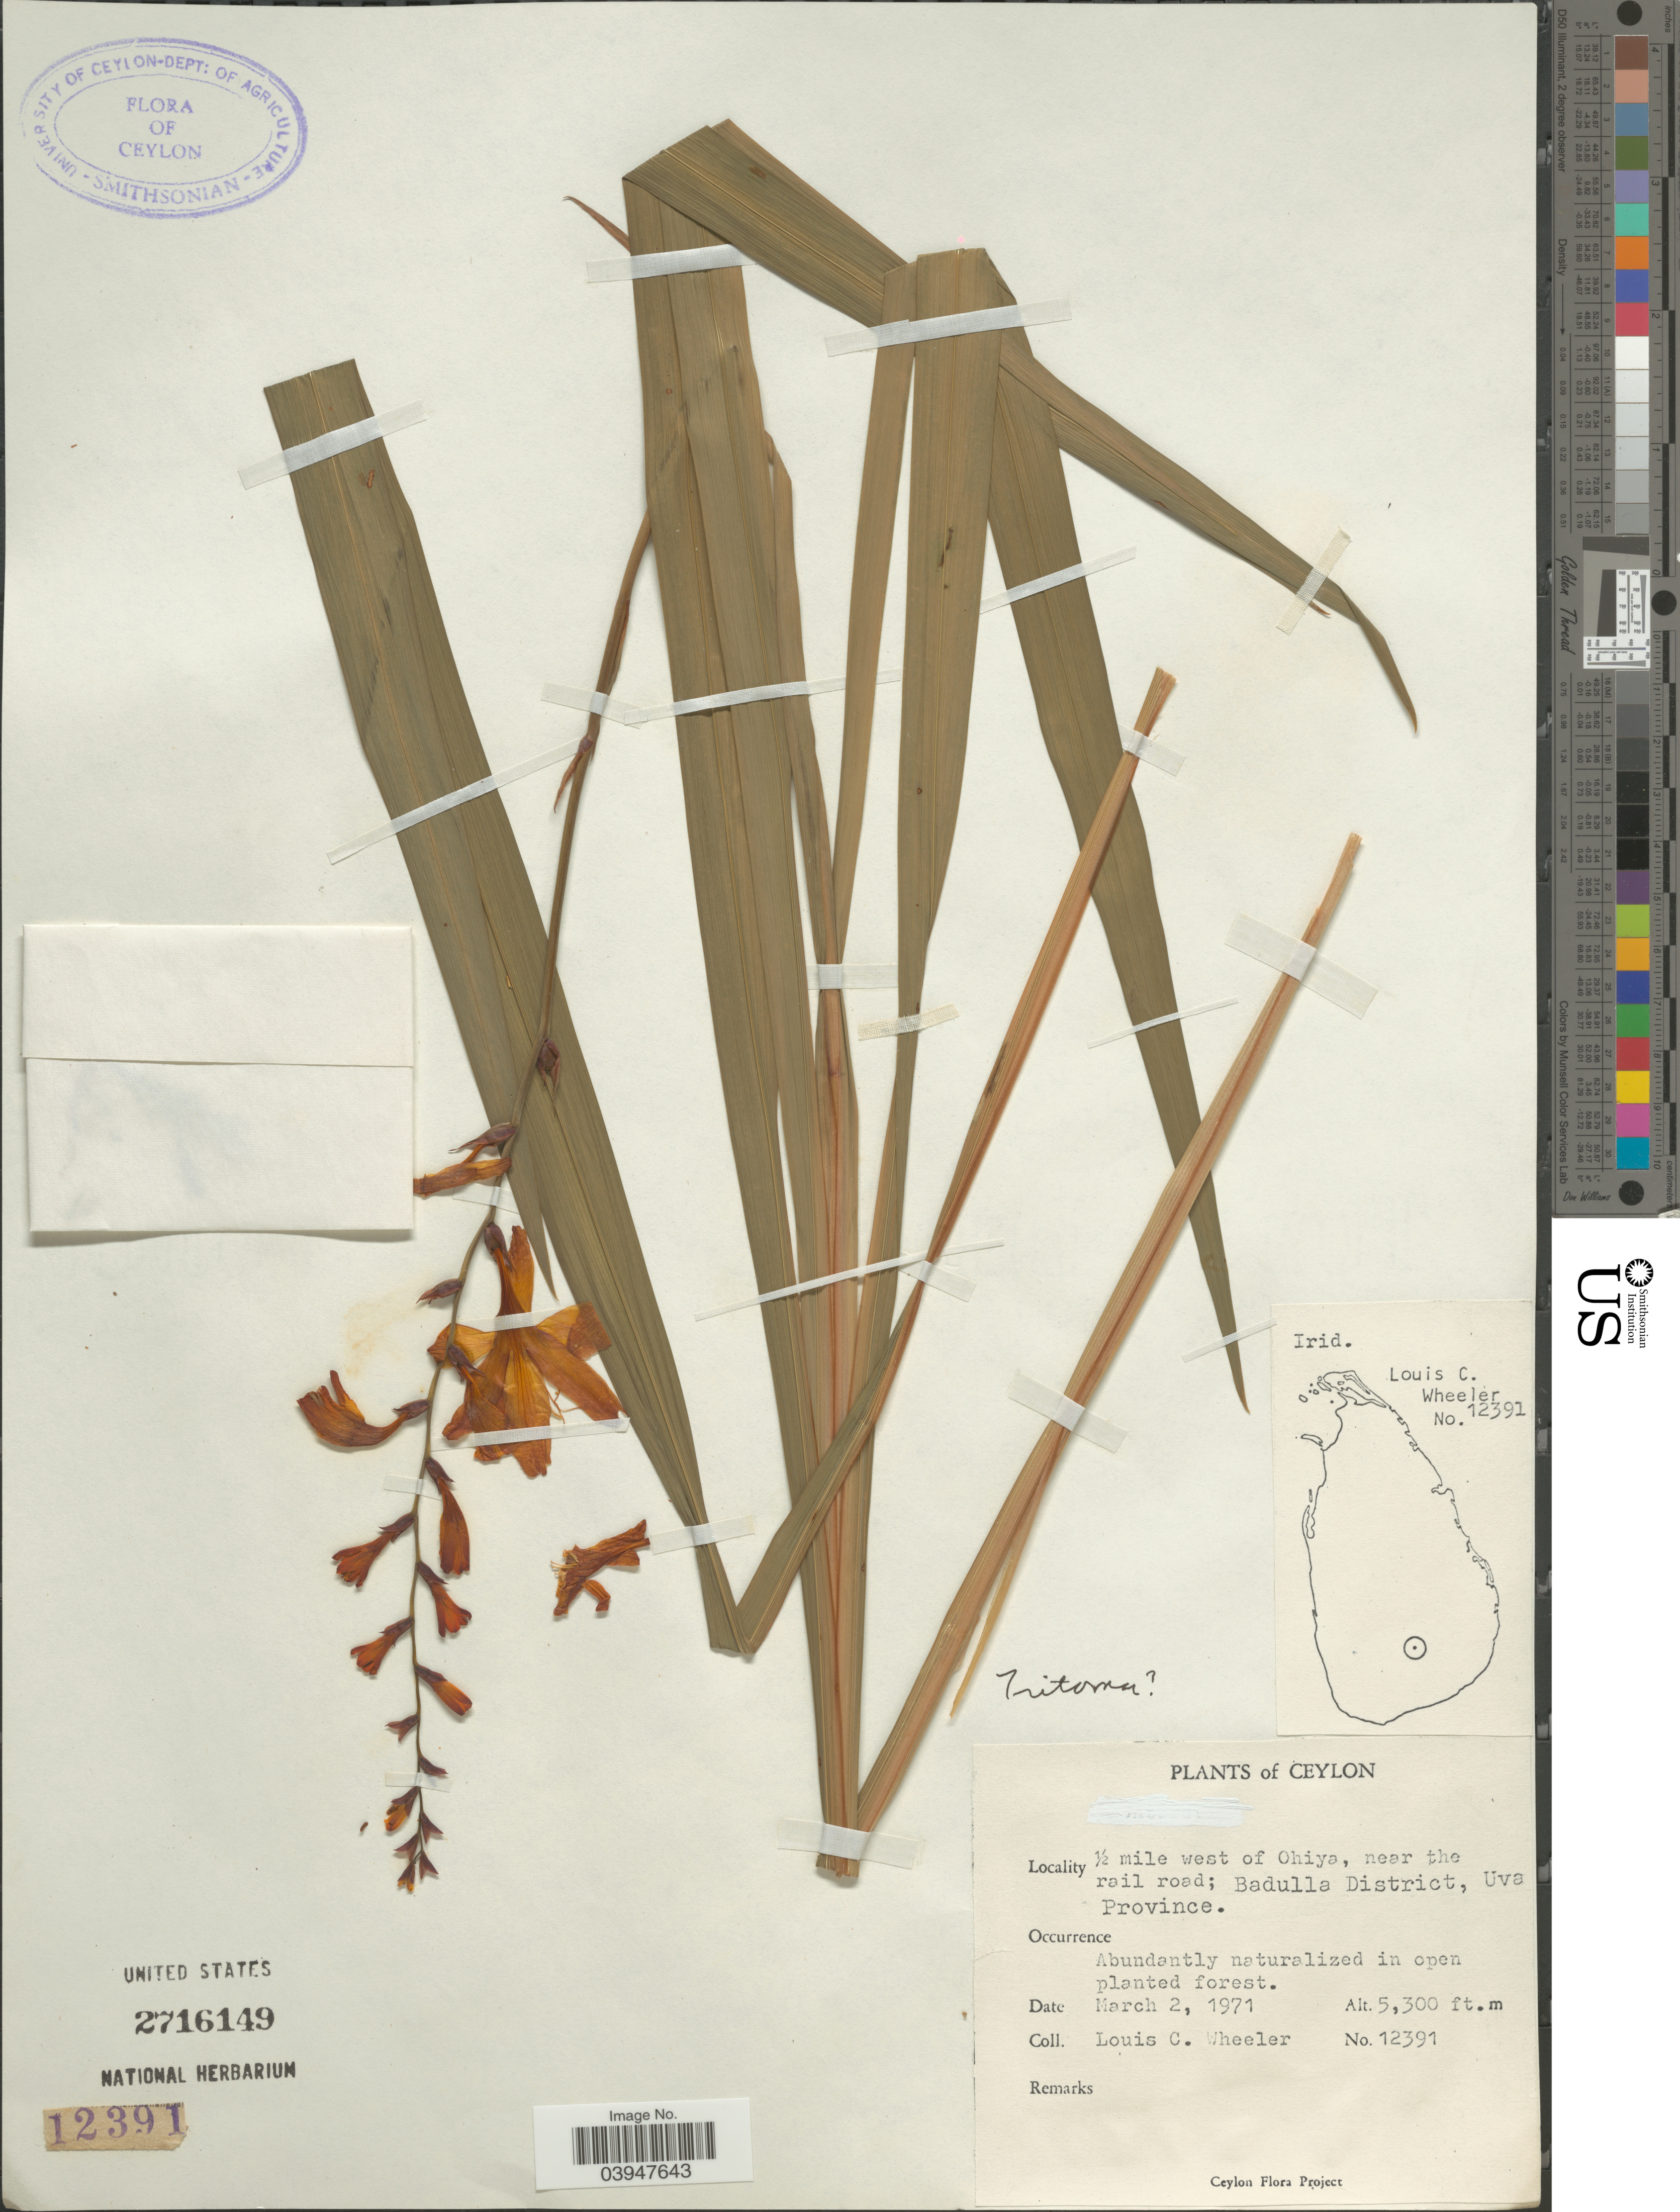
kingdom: Plantae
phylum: Tracheophyta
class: Liliopsida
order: Asparagales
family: Iridaceae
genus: Crocosmia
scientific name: Crocosmia x crocosmiiflora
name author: (Lemoine) N.E. Br.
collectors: L. C. Wheeler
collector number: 12391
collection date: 1971-03-02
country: Sri Lanka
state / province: Uva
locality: Ceylon. ½ mile west of Ohiya, near the rail road; Badulla District.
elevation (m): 1615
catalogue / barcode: US 2716149